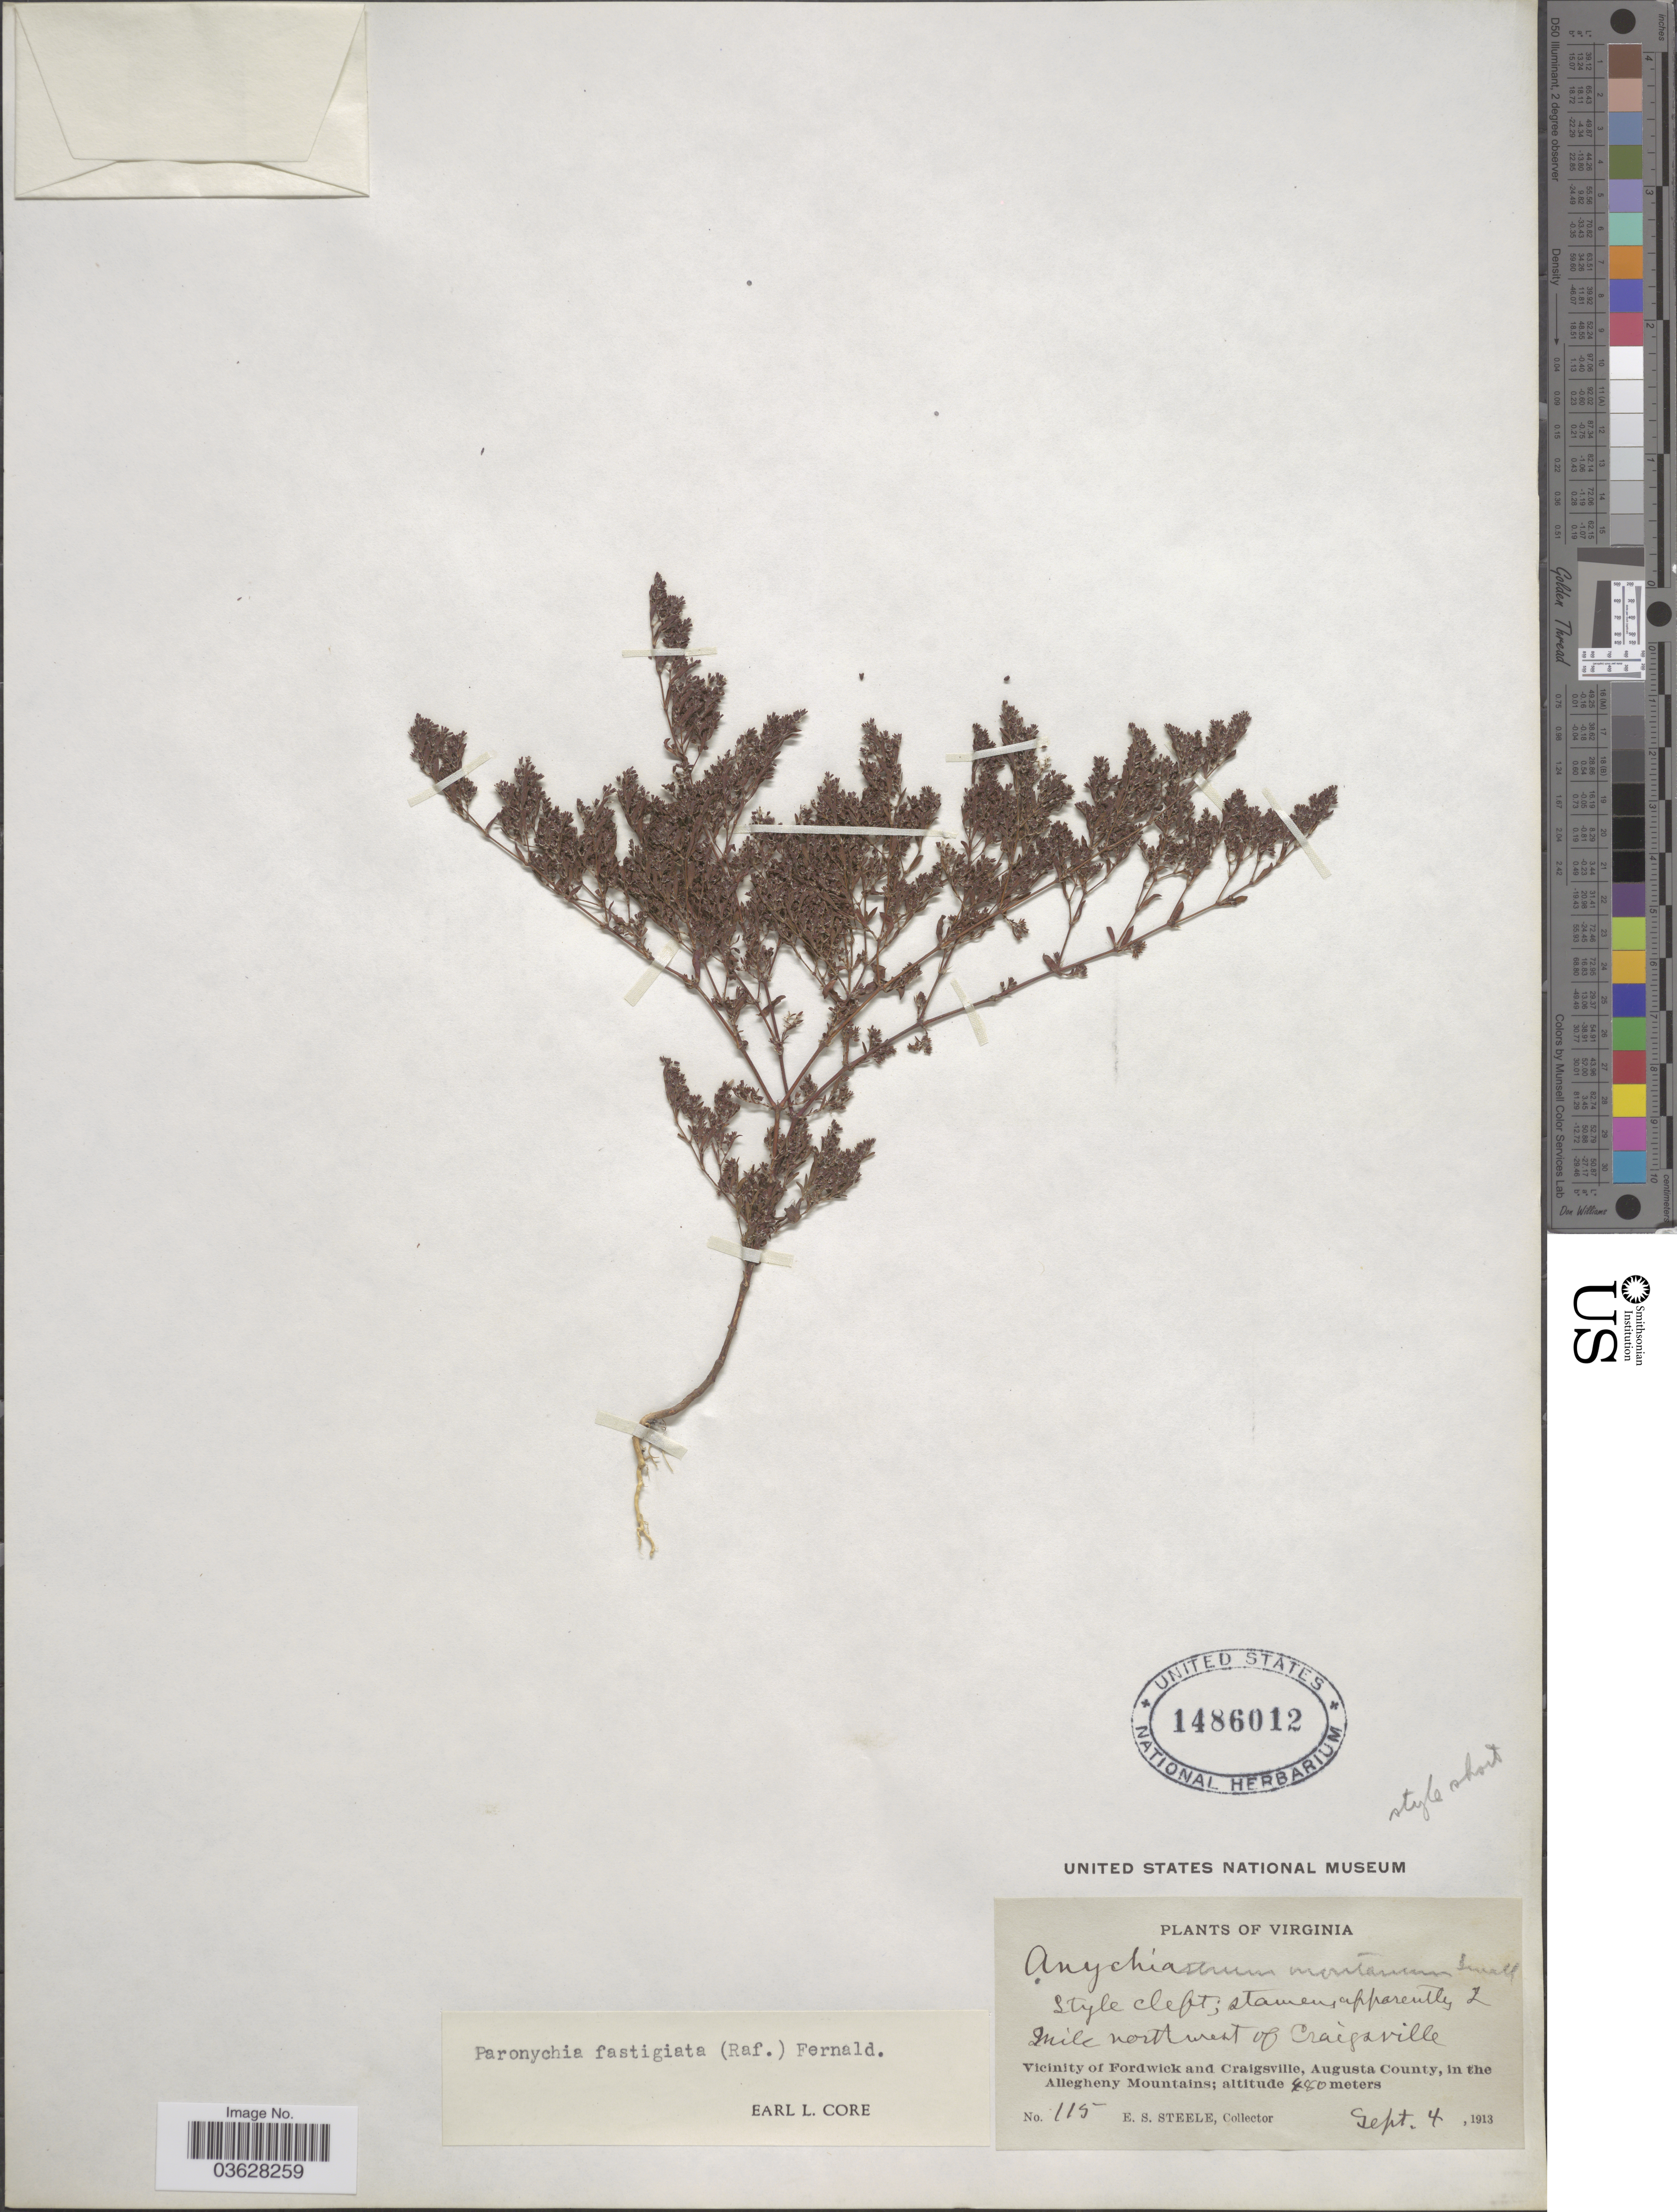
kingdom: Plantae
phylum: Tracheophyta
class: Magnoliopsida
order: Caryophyllales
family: Caryophyllaceae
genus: Paronychia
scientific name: Paronychia fastigiata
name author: (Raf.) Fernald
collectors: E. Steele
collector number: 115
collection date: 1913-09-04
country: United States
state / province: Virginia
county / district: Augusta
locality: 2 mile northwest of Craigsville. Vicinity of Fordwick and Craigsville, Augusta County, in the Allegheny Mountains.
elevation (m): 480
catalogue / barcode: US 1486012